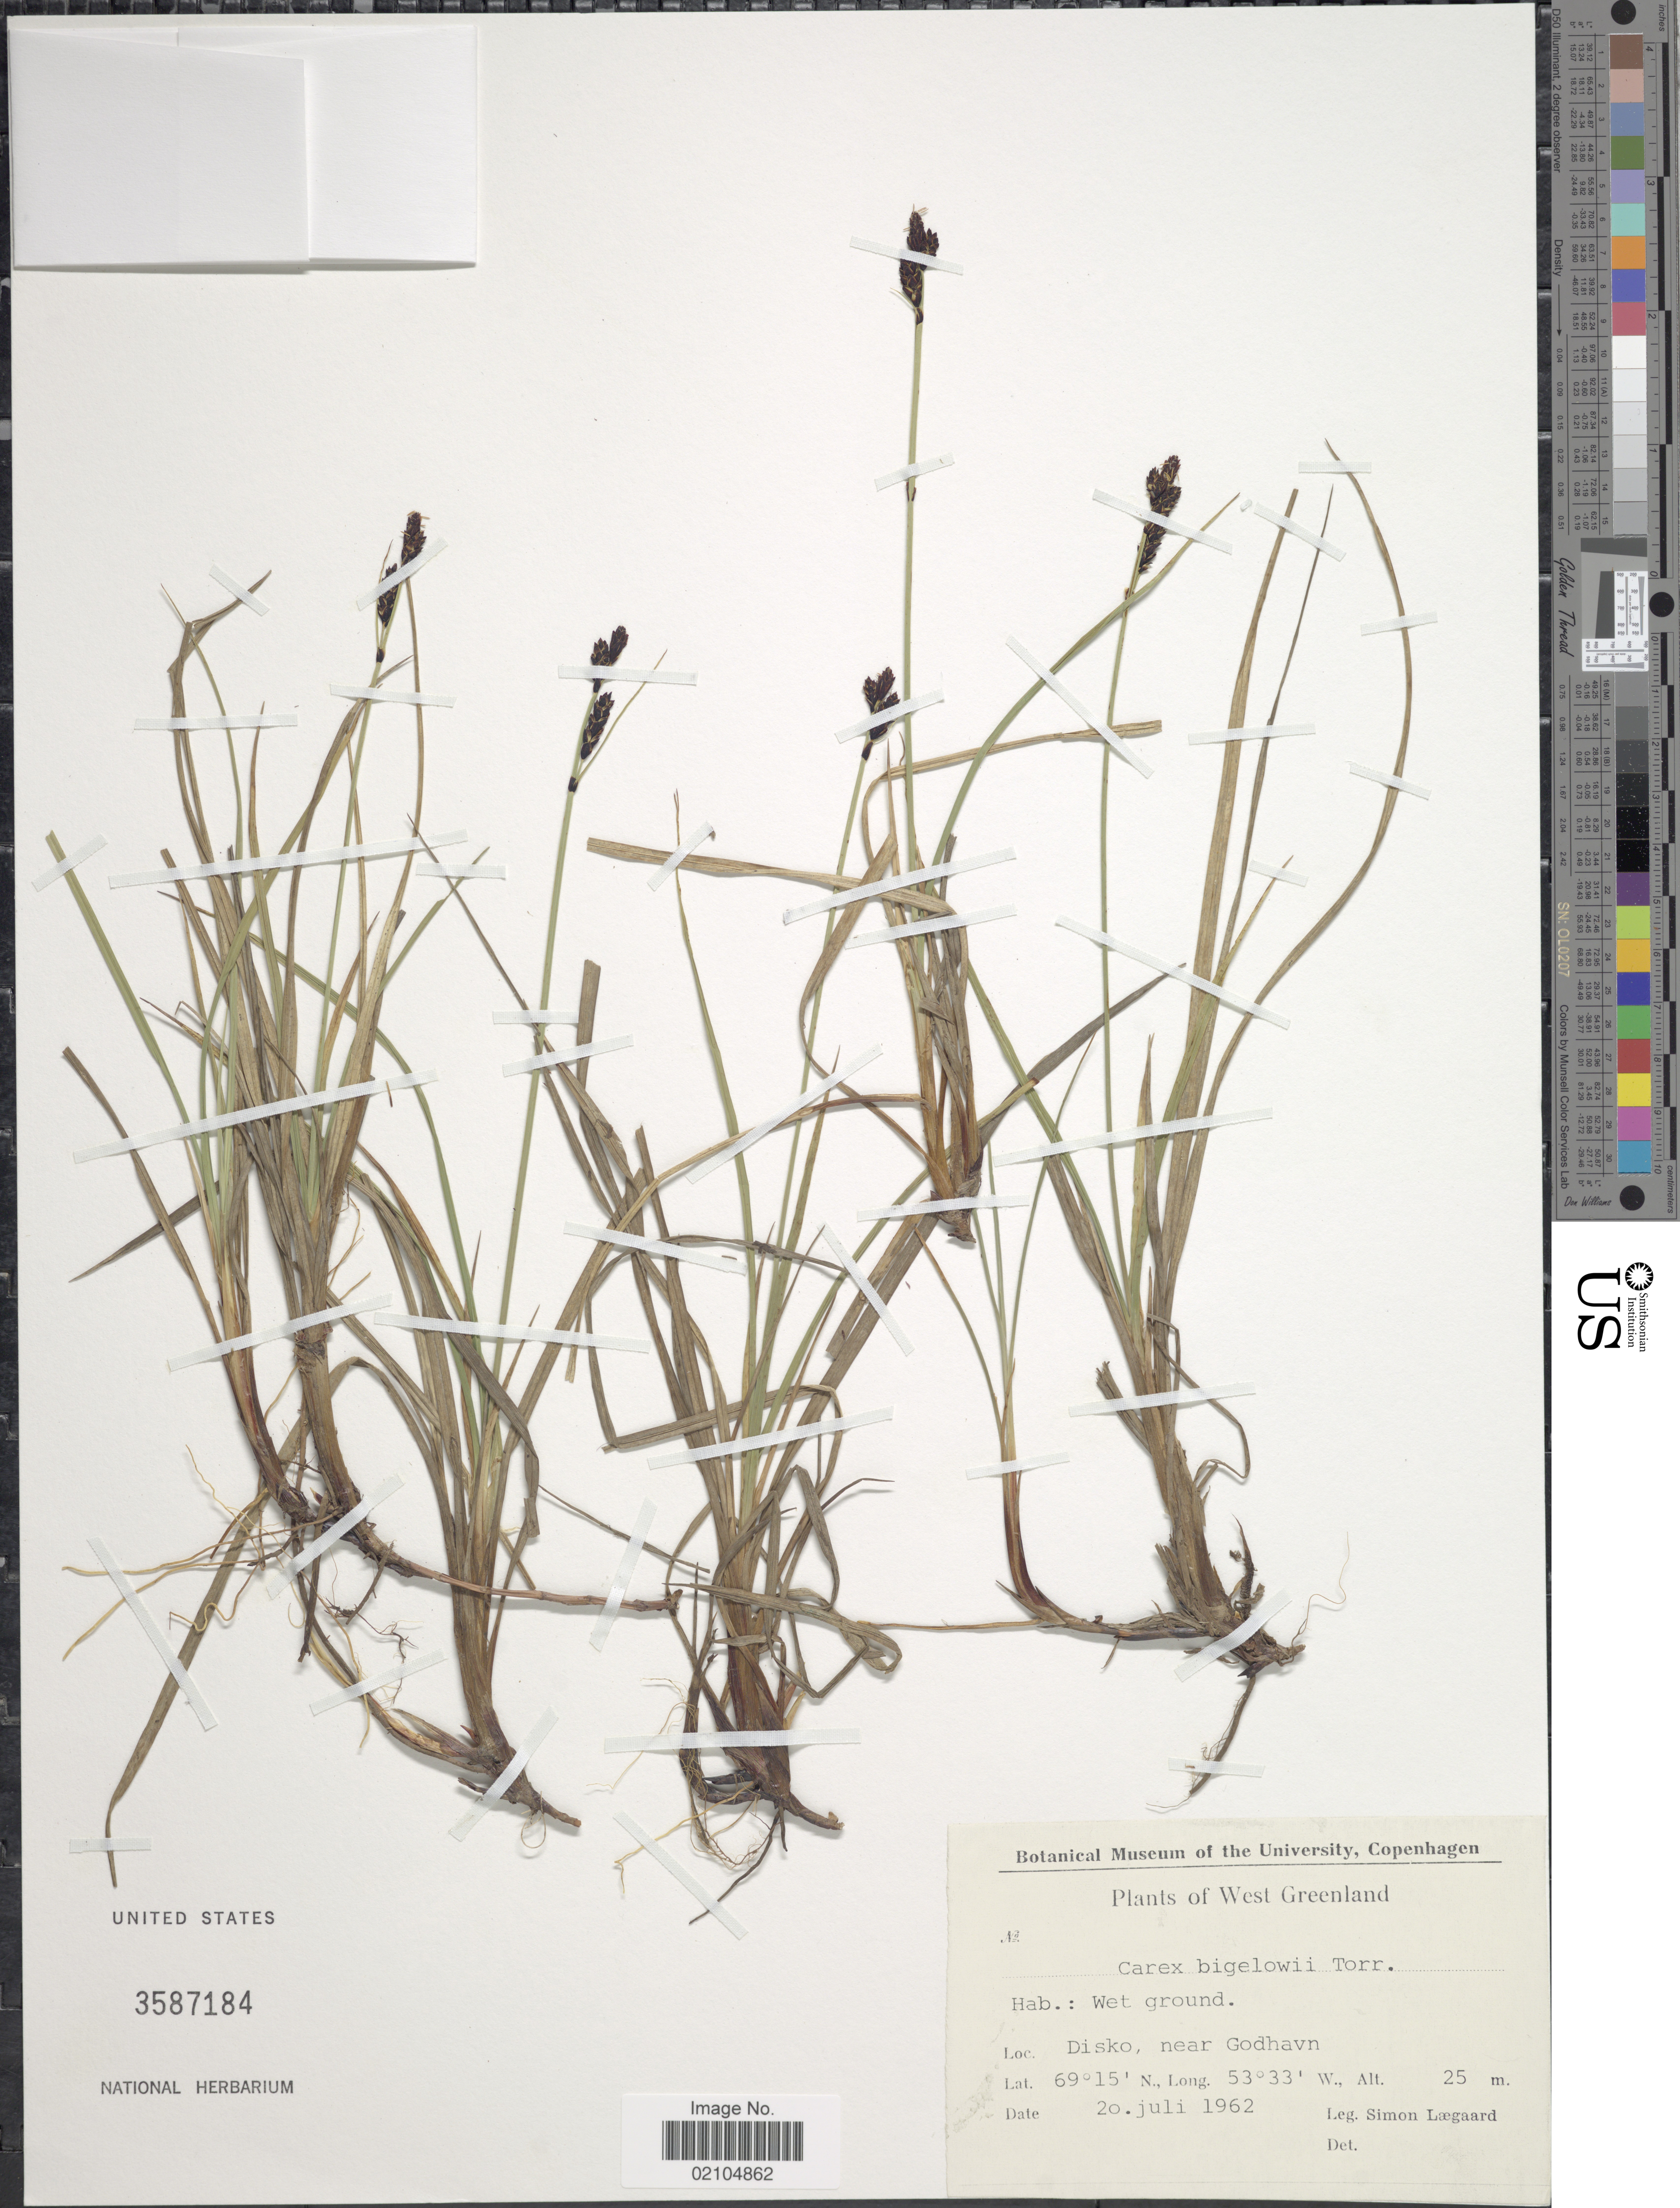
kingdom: Plantae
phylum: Tracheophyta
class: Liliopsida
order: Poales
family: Cyperaceae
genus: Carex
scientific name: Carex bigelowii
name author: Torr. ex Schwein.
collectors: S. Lægaard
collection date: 1962-07-20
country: Greenland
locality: West Greenland, wet ground, Disko, near Godhavn.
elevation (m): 25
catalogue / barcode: US 3587184